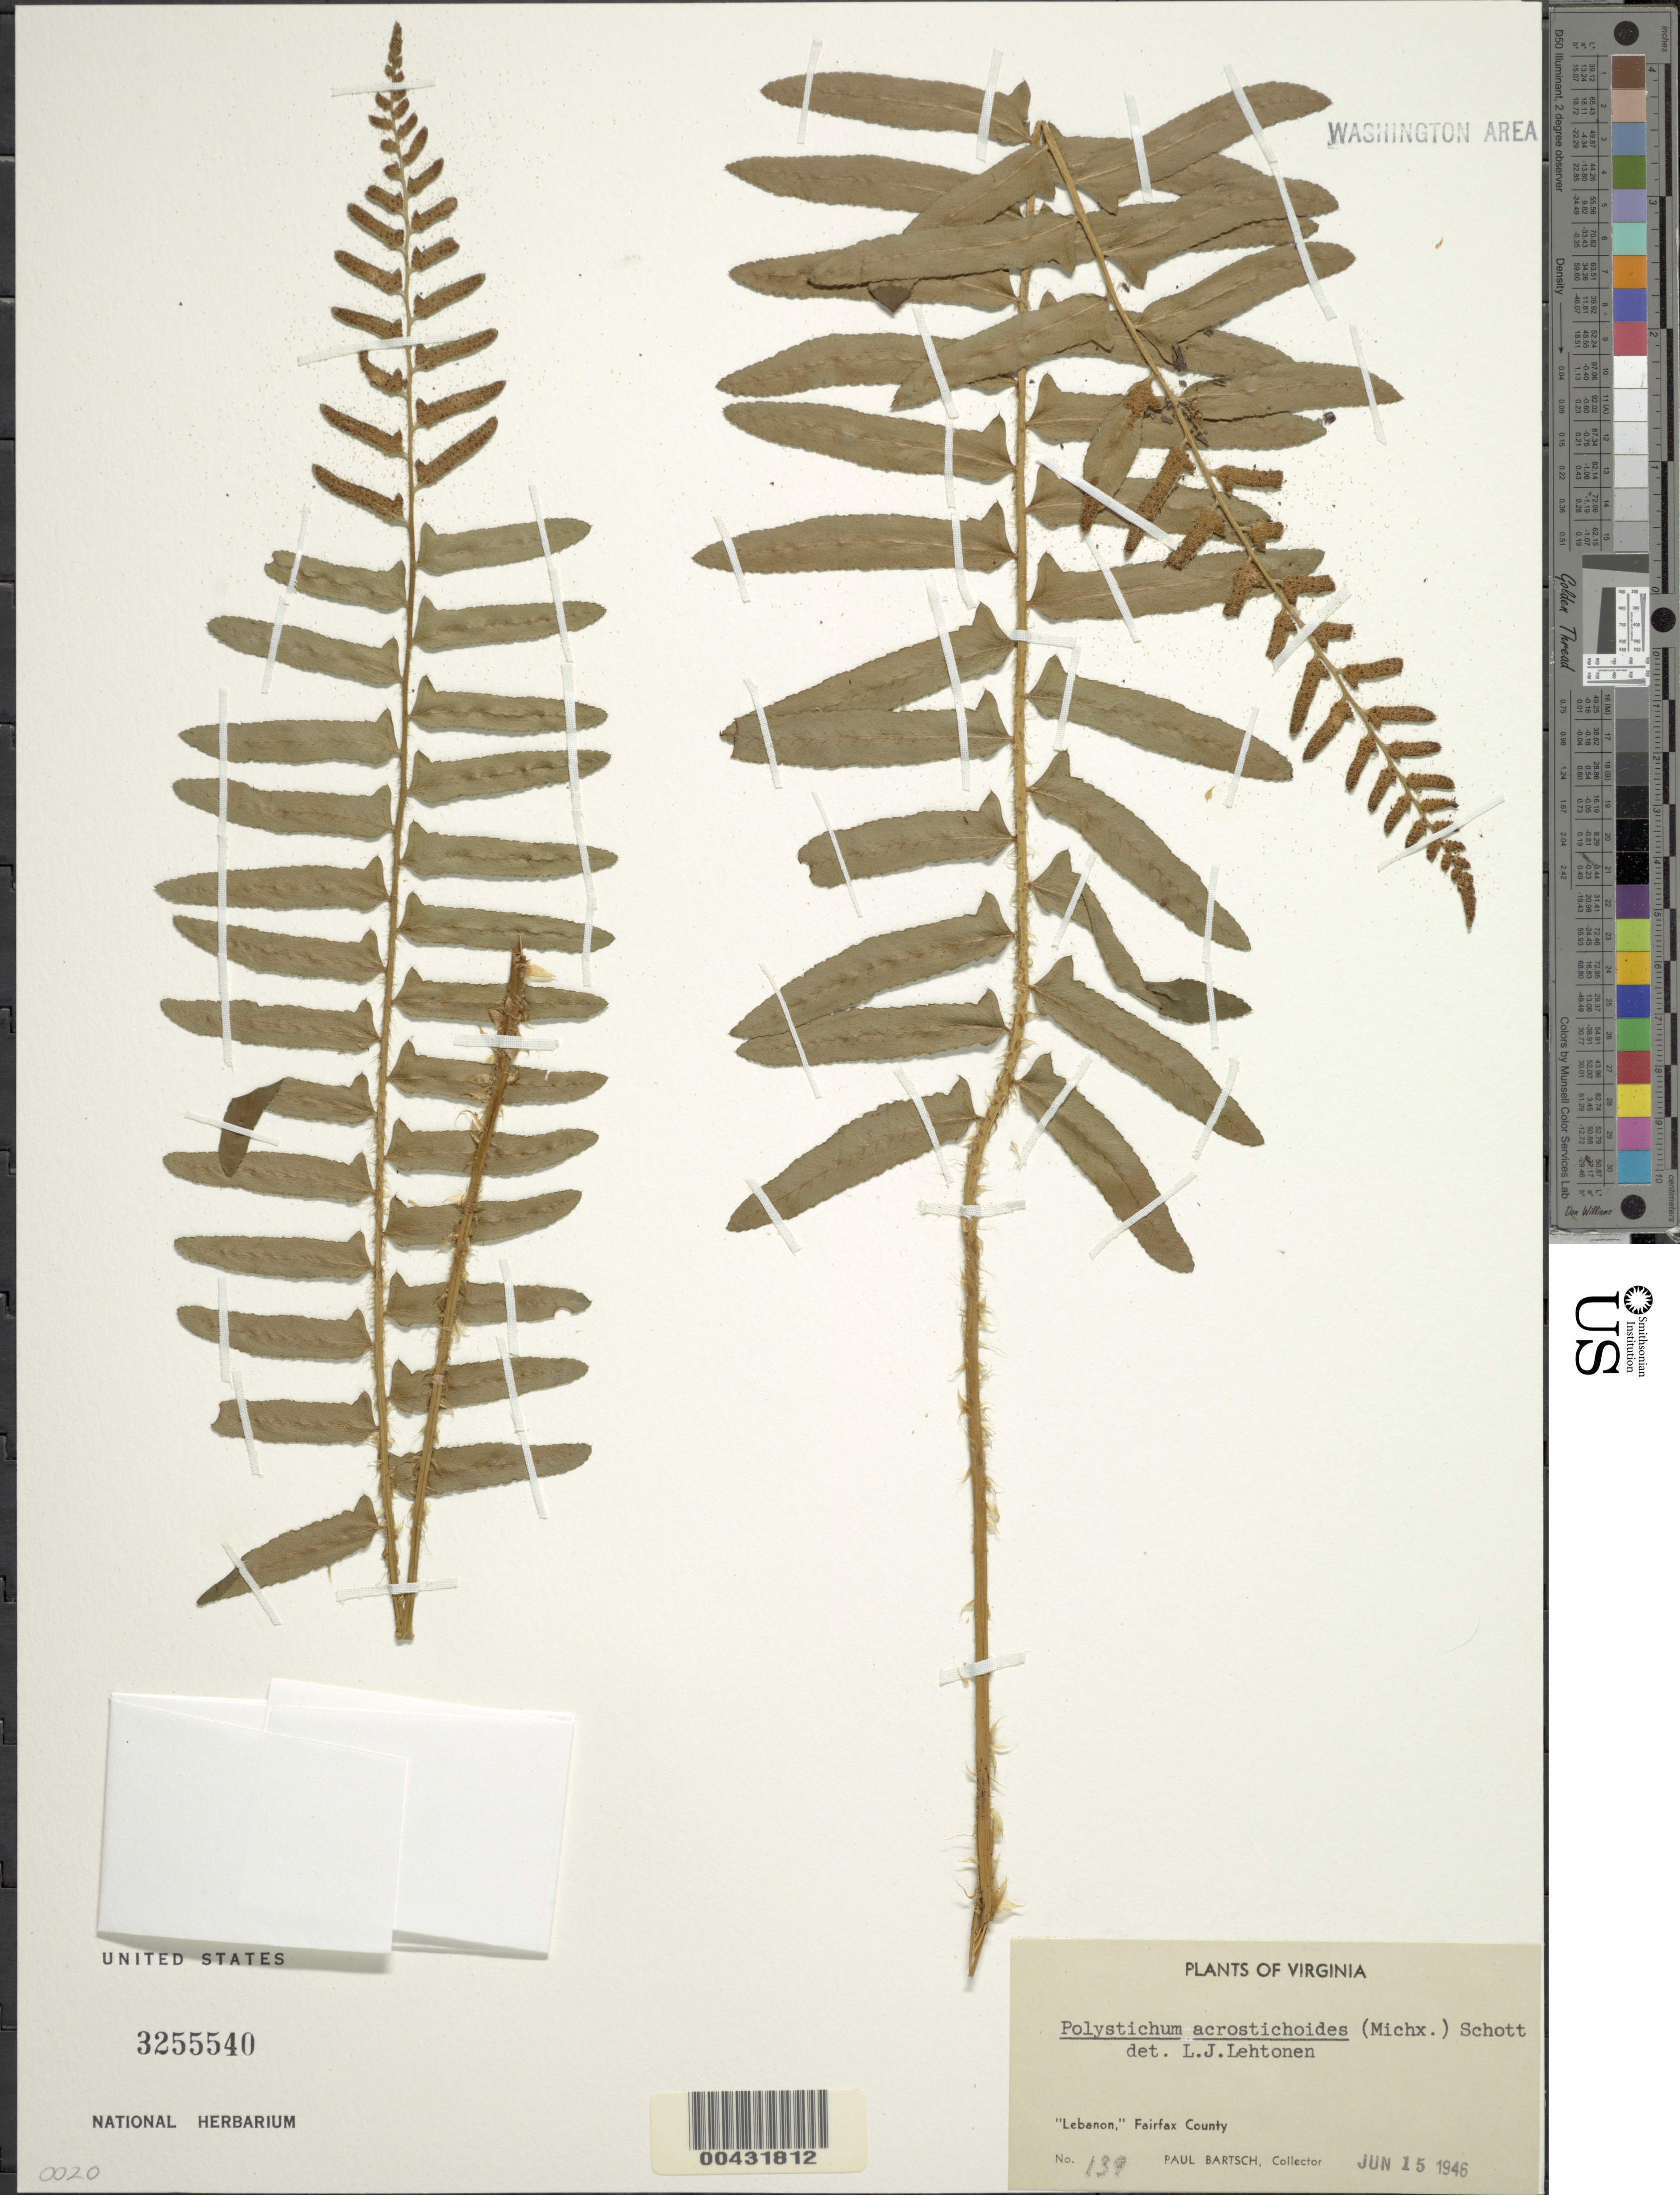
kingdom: Plantae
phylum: Tracheophyta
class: Polypodiopsida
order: Polypodiales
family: Dryopteridaceae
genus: Polystichum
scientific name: Polystichum acrostichoides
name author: (Michx.) Schott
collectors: P. Bartsch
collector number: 139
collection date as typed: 15 Jun 1946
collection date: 1946-06-15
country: United States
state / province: Virginia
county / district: Fairfax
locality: Lebanon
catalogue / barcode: US 3255540